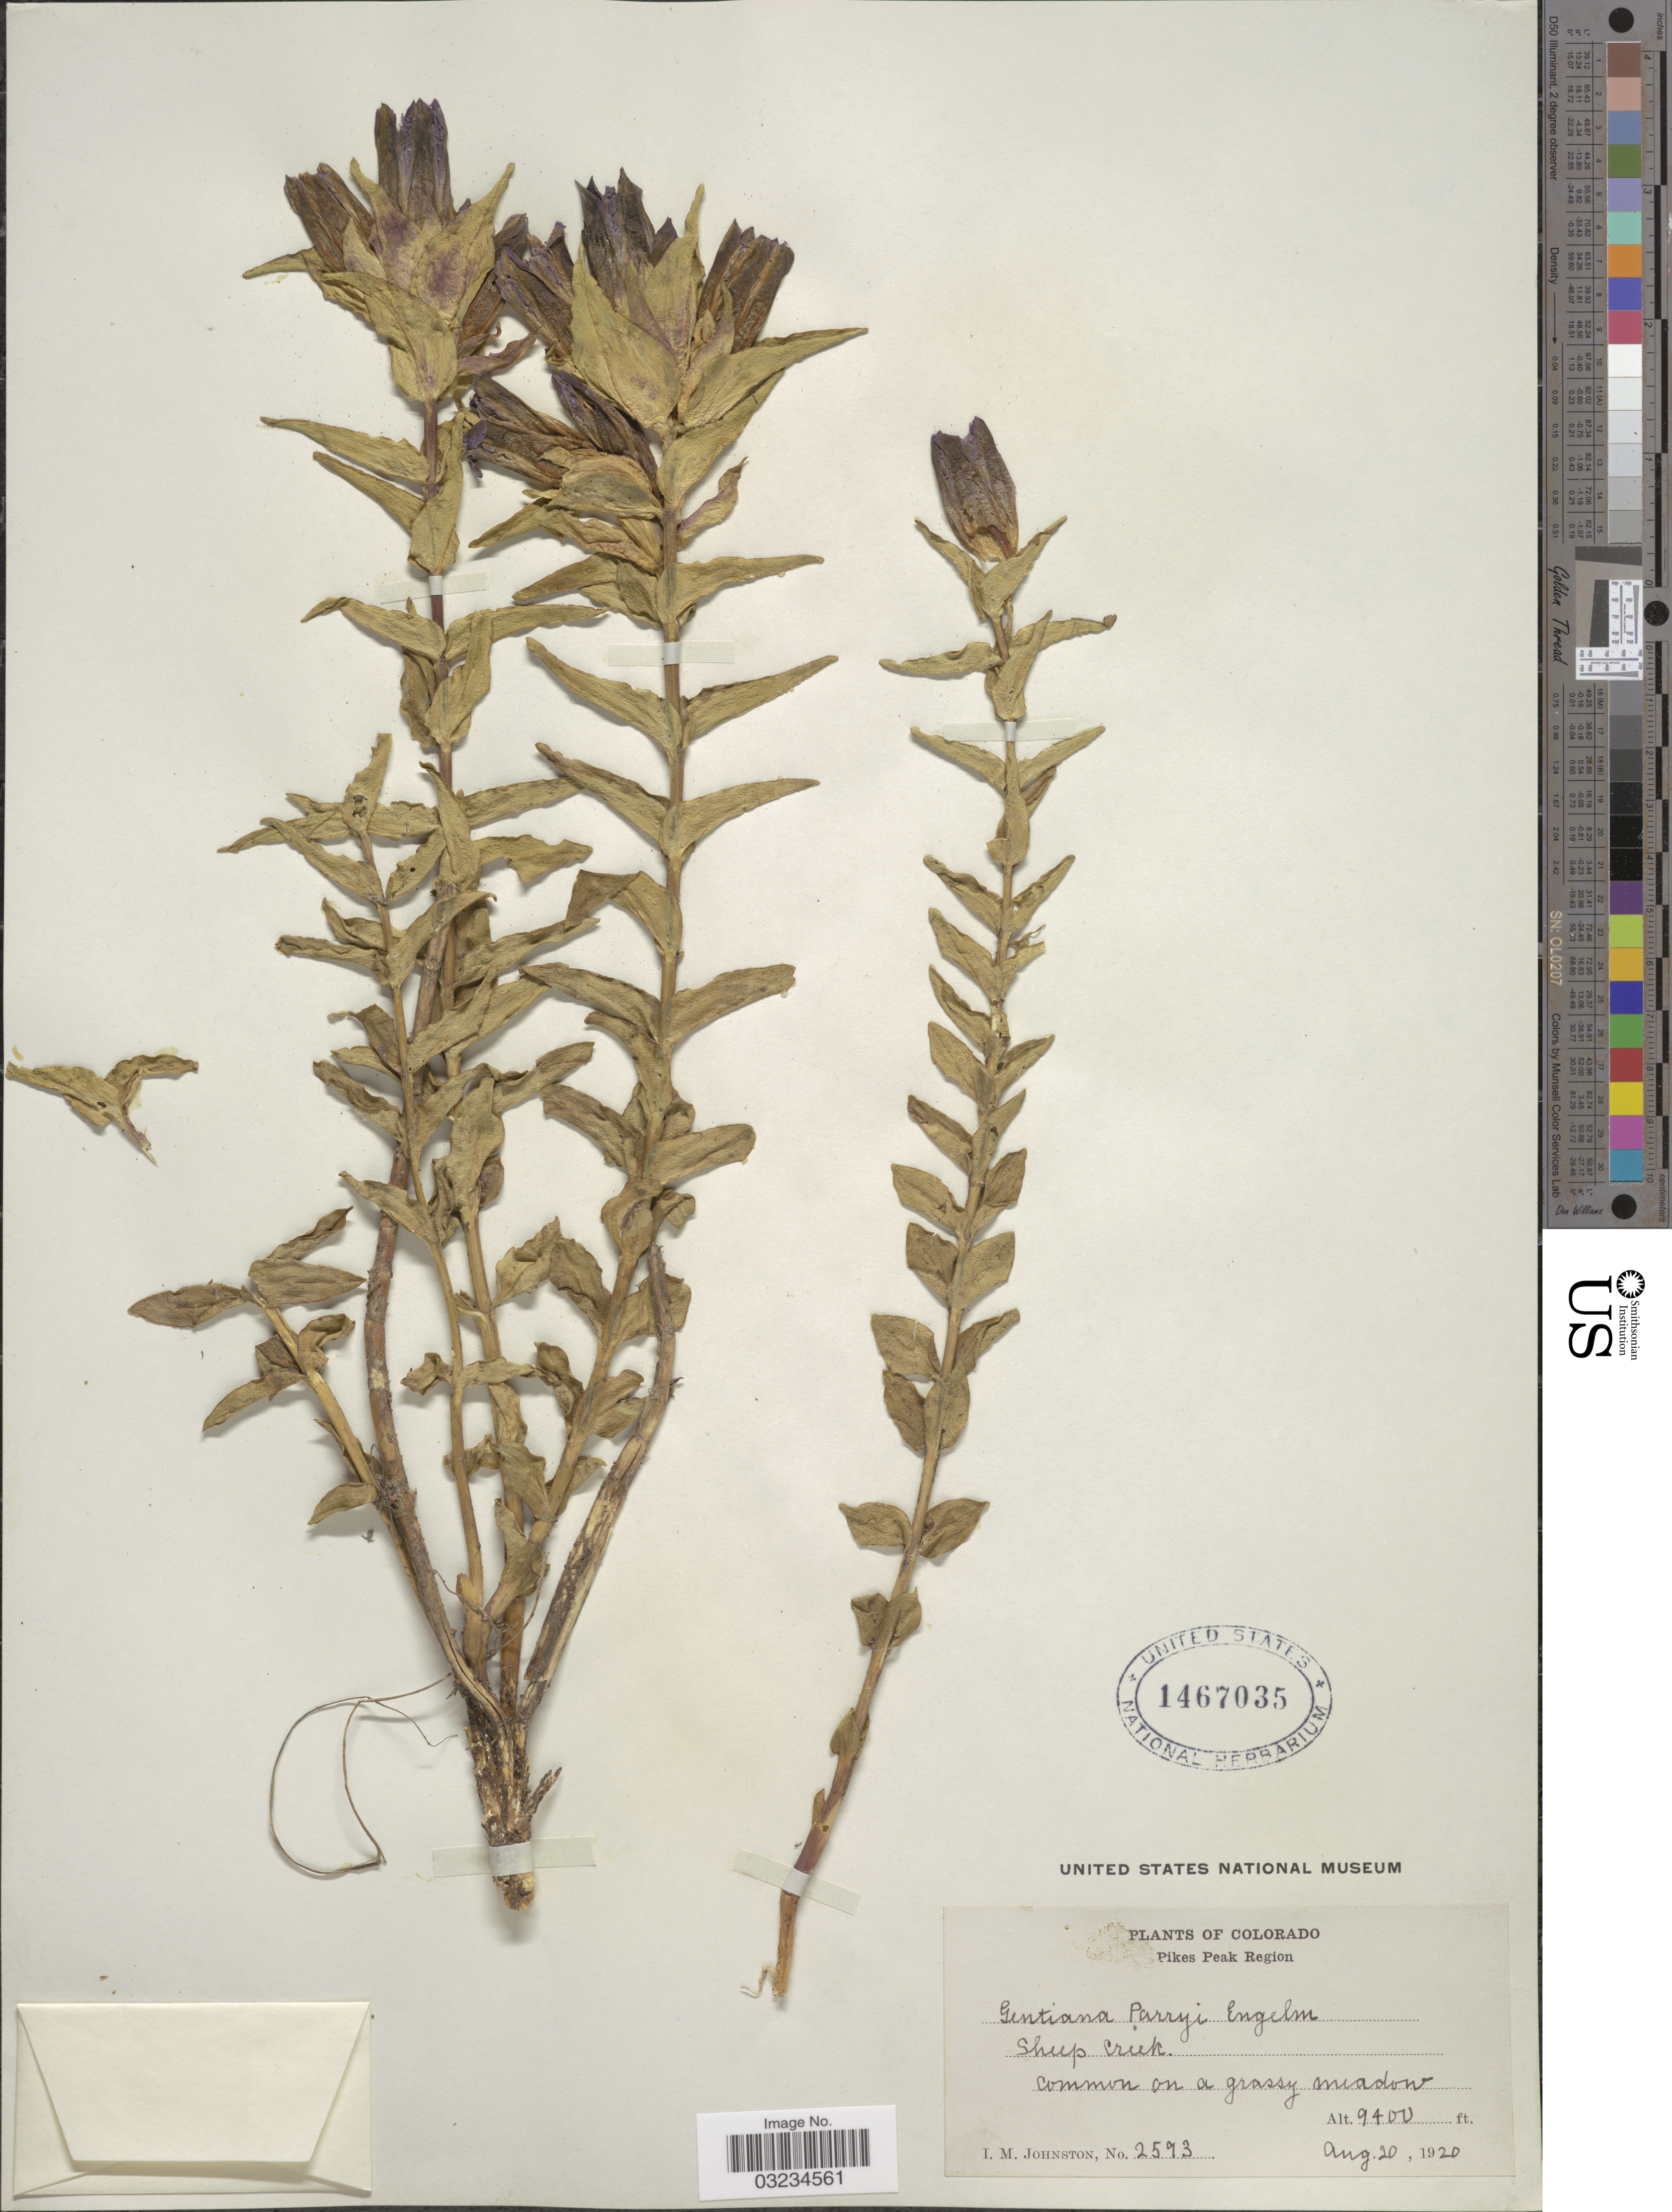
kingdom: Plantae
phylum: Tracheophyta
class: Magnoliopsida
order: Gentianales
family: Gentianaceae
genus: Gentiana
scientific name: Gentiana parryi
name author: Engelm.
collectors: I.M. Johnston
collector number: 2593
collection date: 1920-08-20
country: United States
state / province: Colorado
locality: Pikes Peak Region. Sheep Creek.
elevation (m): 2865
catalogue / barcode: US 1467035